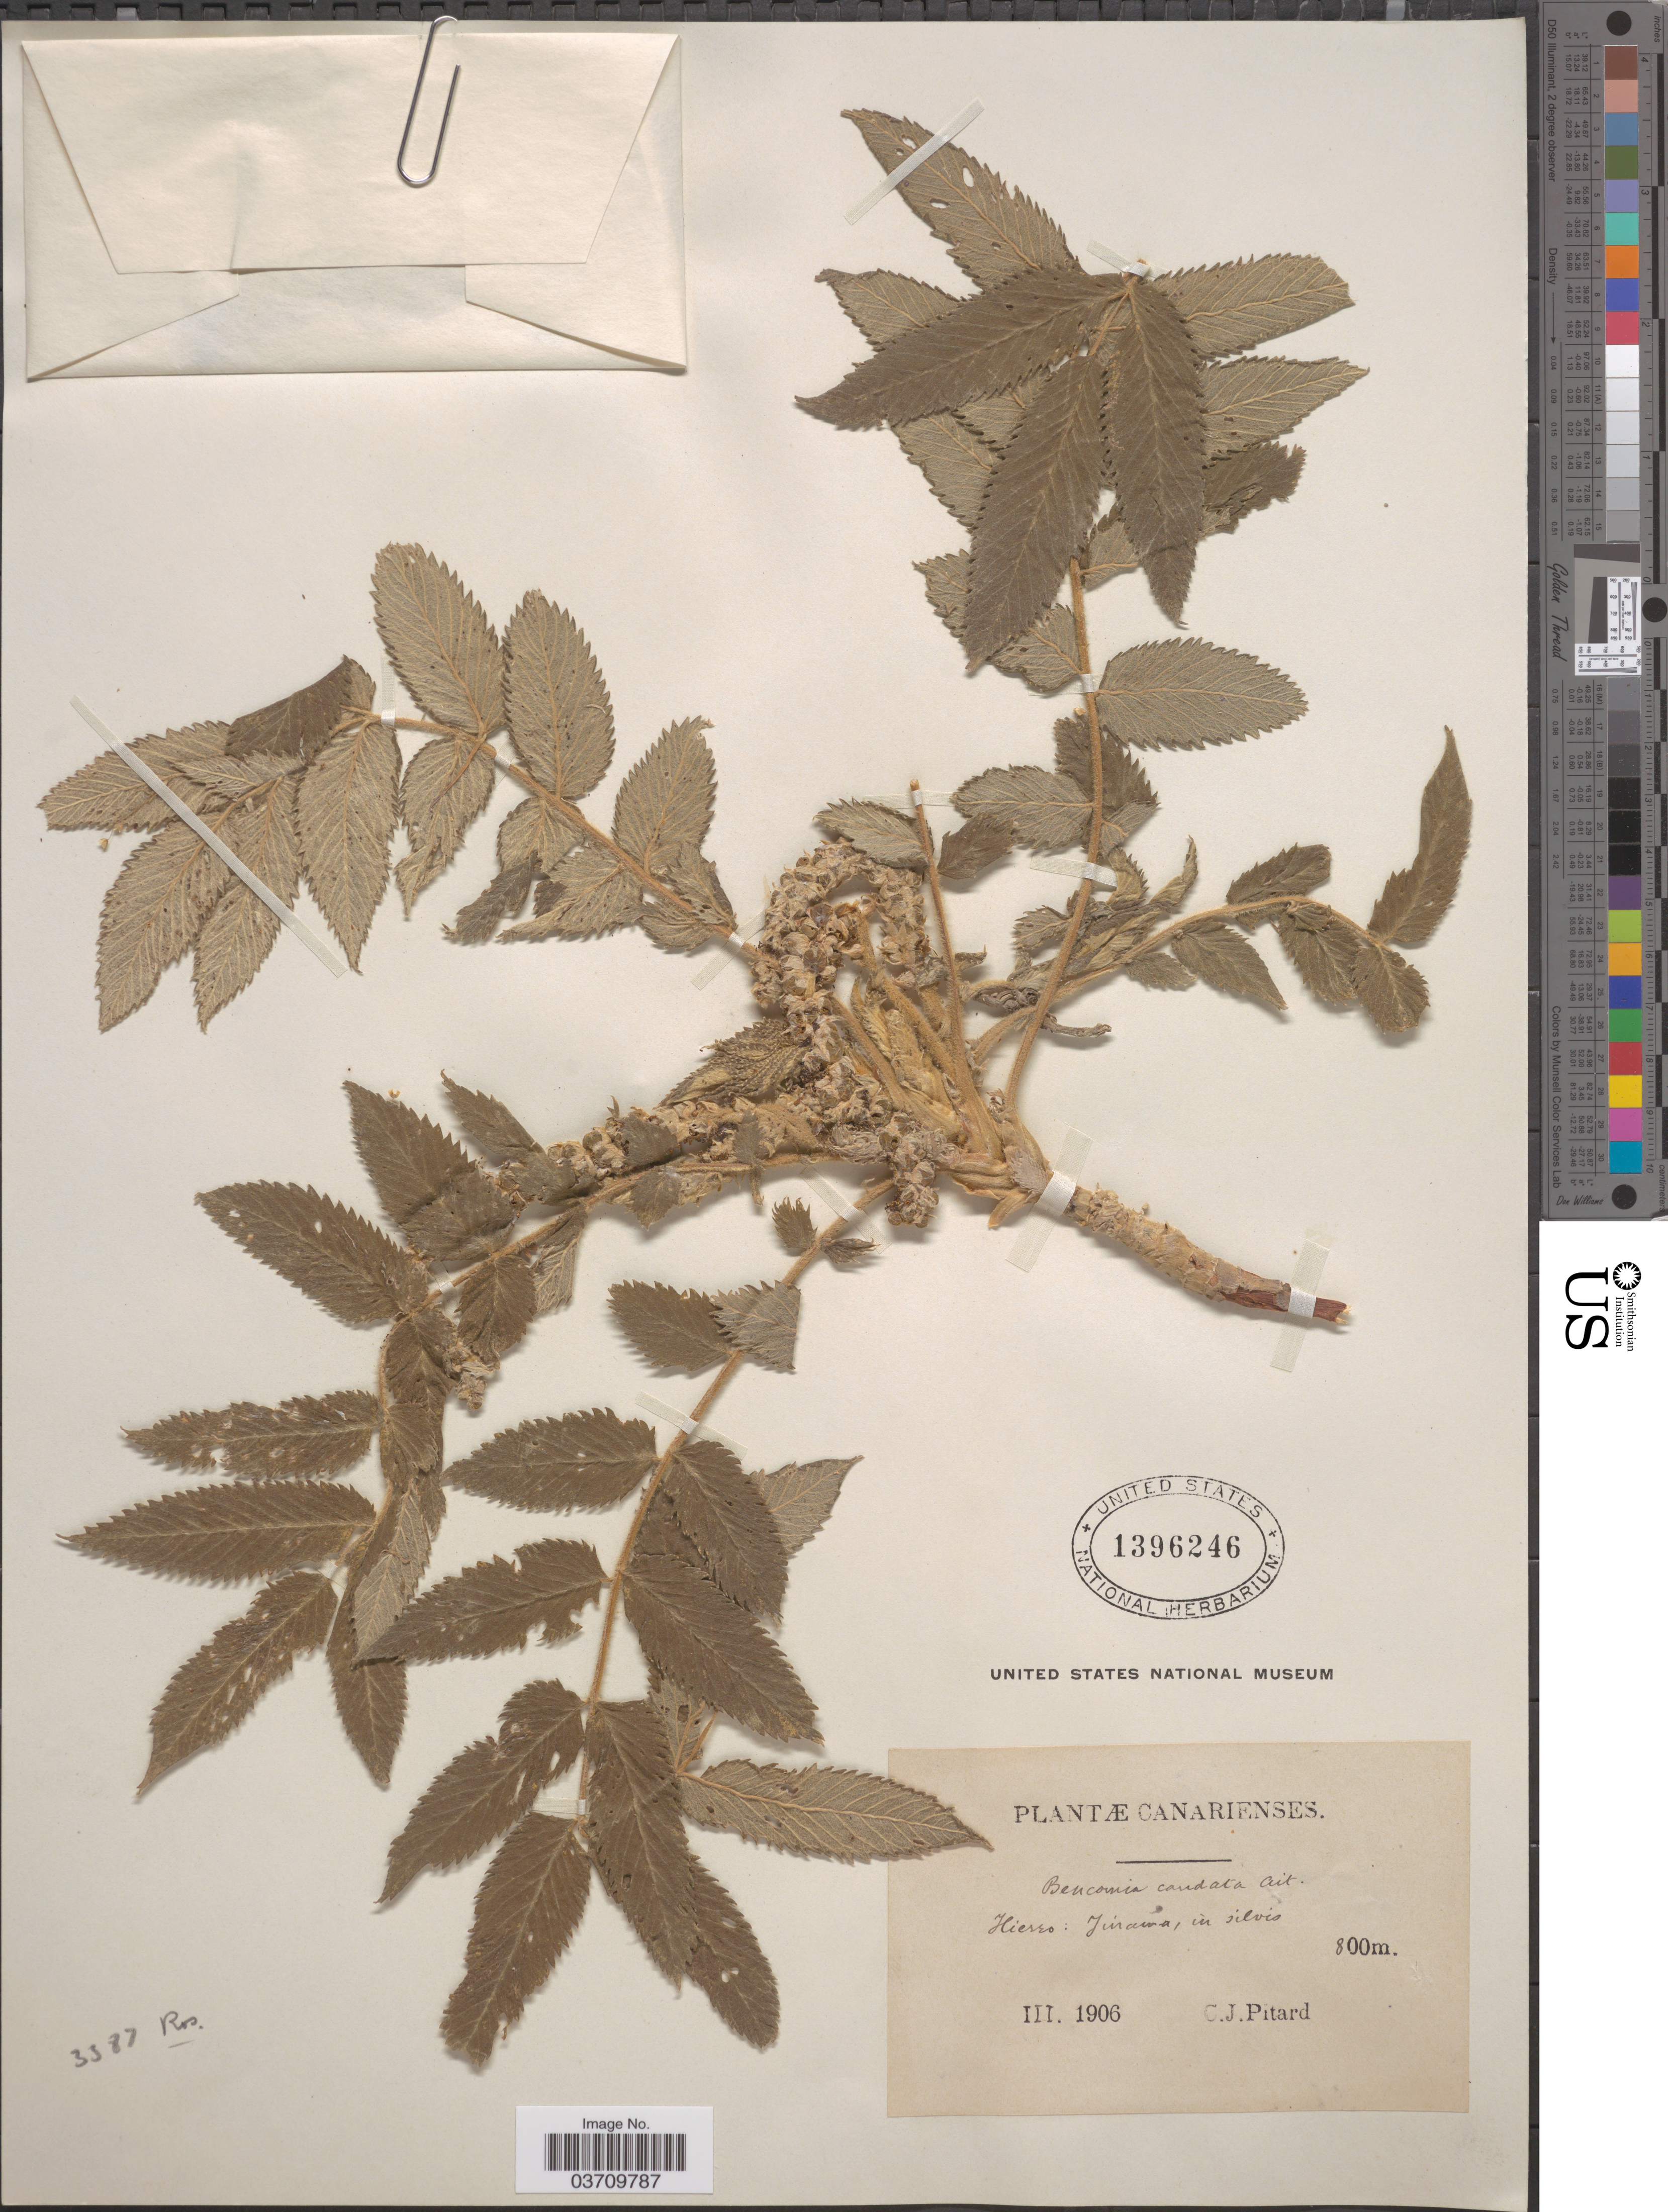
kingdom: Plantae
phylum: Tracheophyta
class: Magnoliopsida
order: Rosales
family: Rosaceae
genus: Bencomia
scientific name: Bencomia caudata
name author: Webb. & Berthel.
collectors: C. Pitard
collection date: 1906-03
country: Spain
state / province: Canarias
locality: Hierro: Jinama.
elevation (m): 800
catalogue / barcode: US 1396246